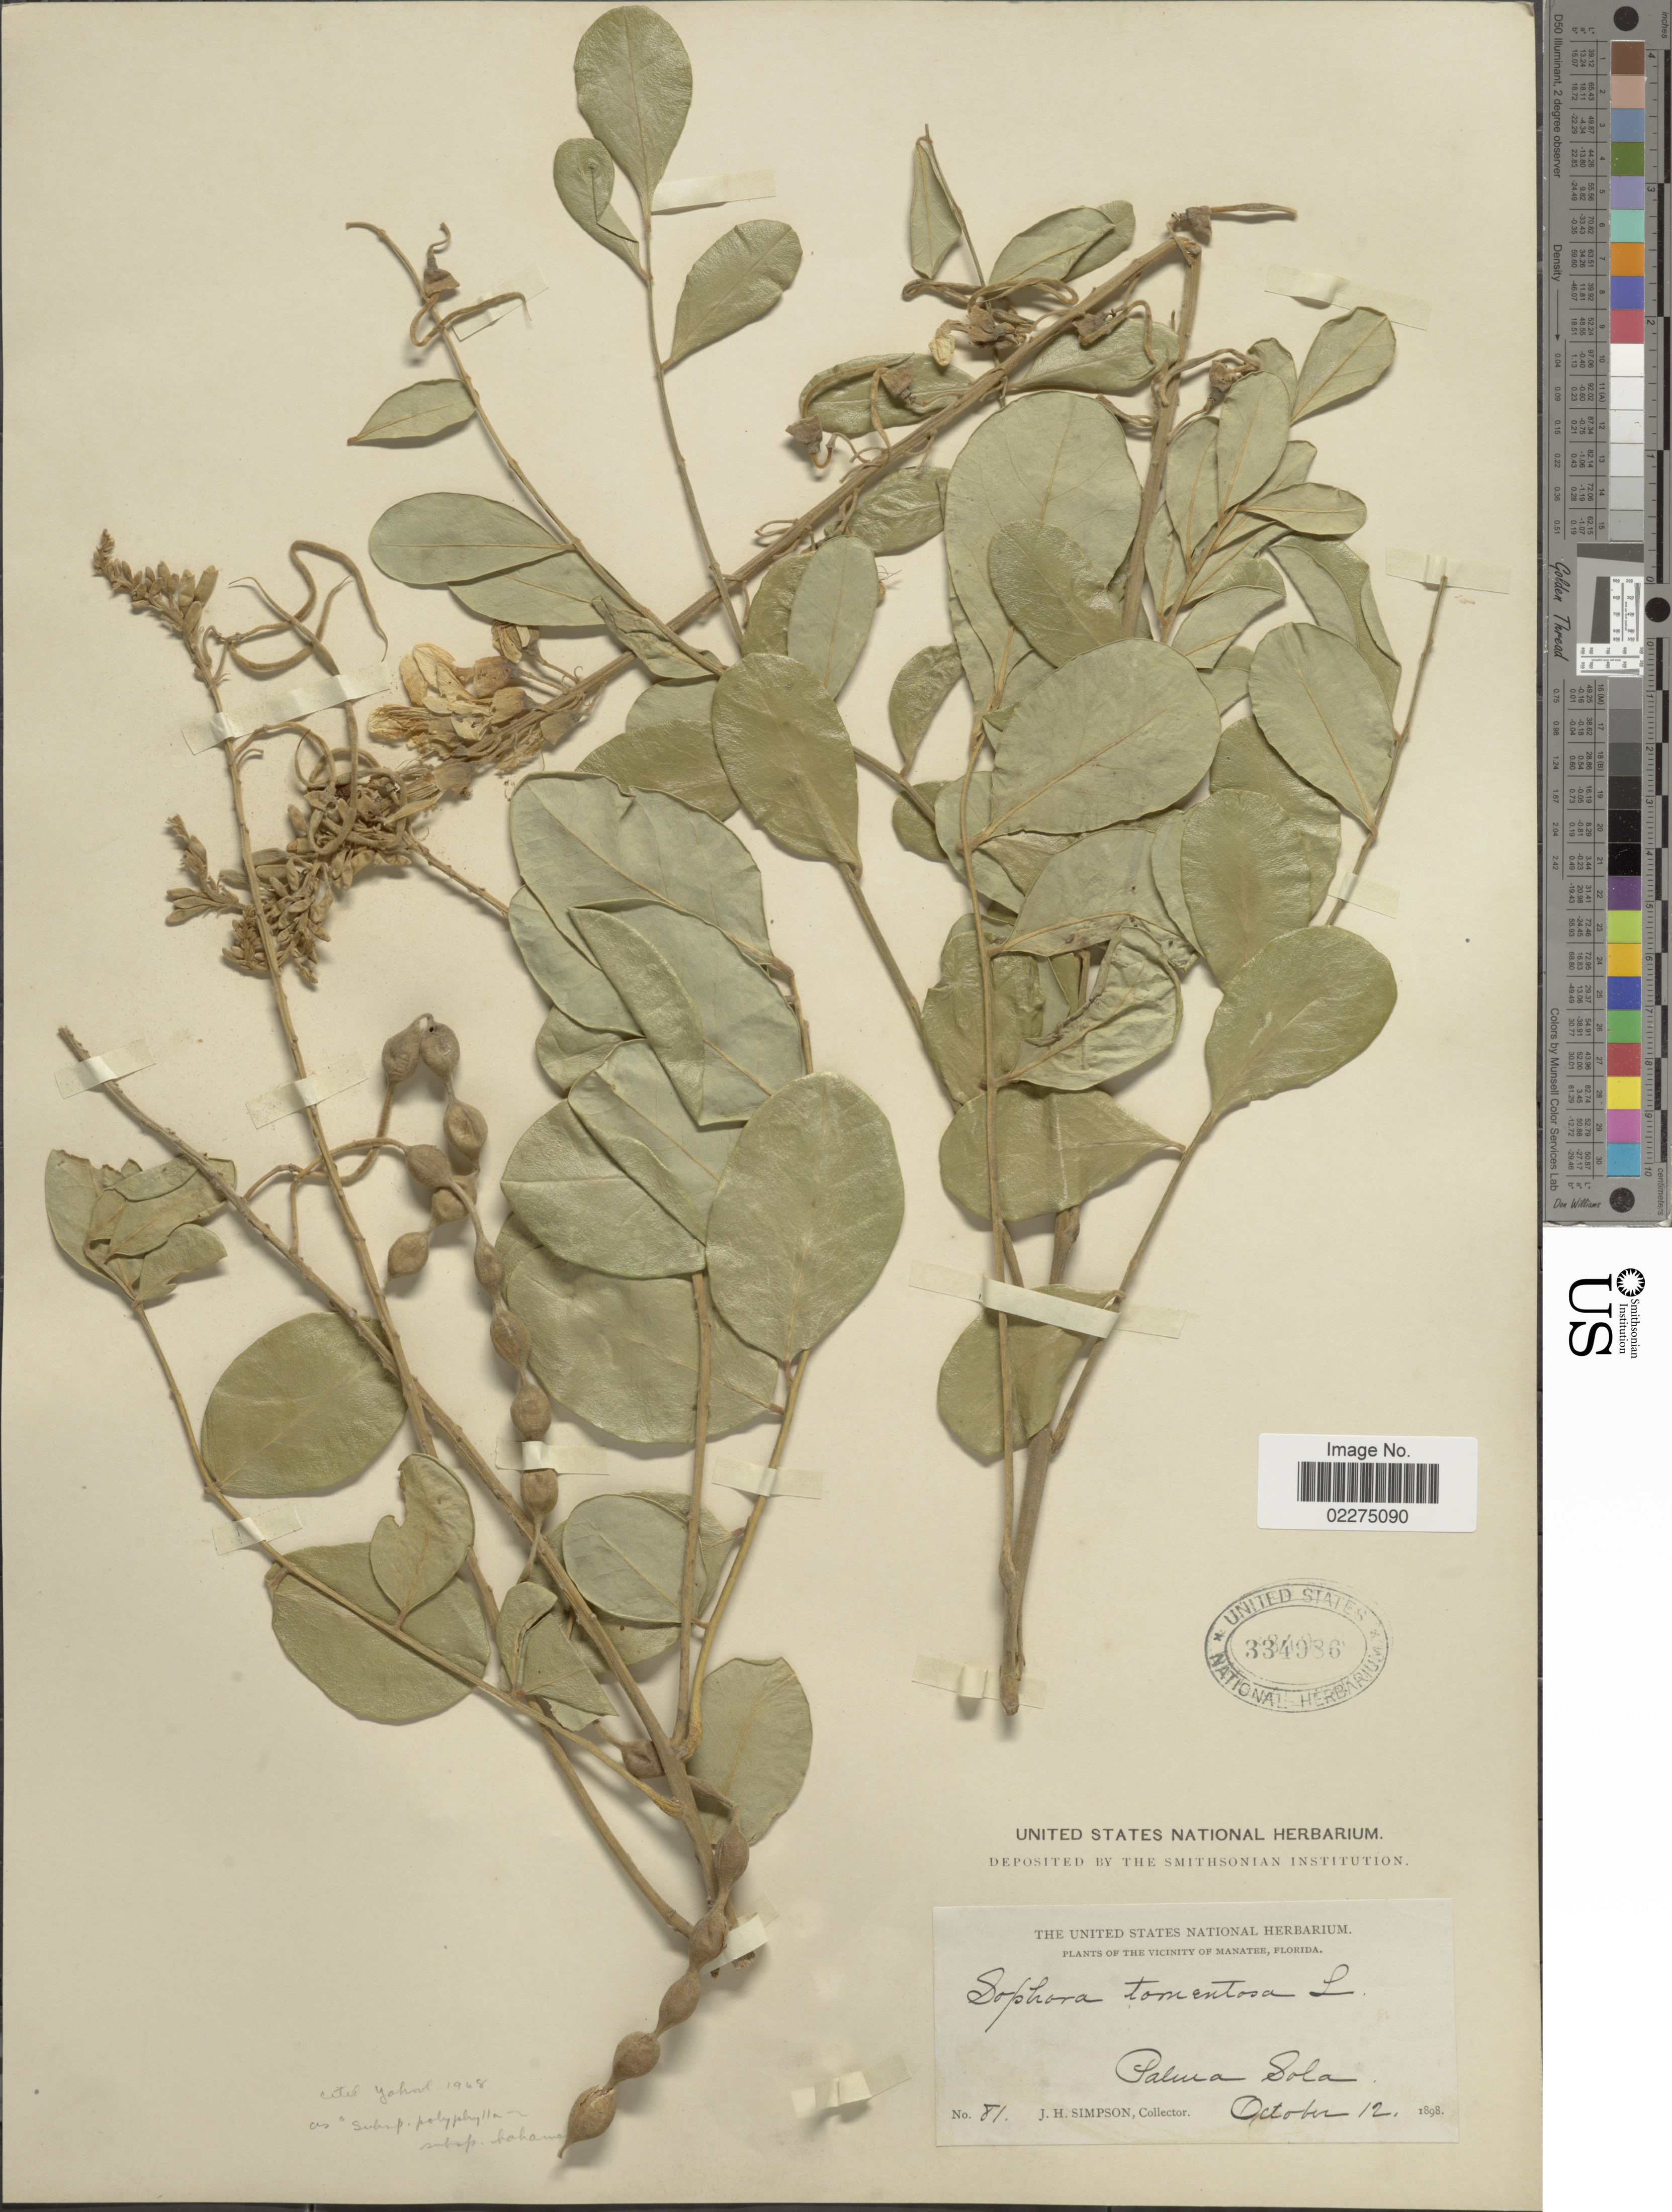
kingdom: Plantae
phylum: Tracheophyta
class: Magnoliopsida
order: Fabales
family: Fabaceae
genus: Sophora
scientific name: Sophora tomentosa var. truncata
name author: Torr. & A. Gray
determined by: Strong, Mark T., (BOT), Smithsonian Institution - National Museum of Natural History (UNITED STATES)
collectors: J. H. Simpson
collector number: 81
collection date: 1898-10-12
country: United States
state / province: Florida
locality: Vicinity of Manatee. Palma Sola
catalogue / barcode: US 334986